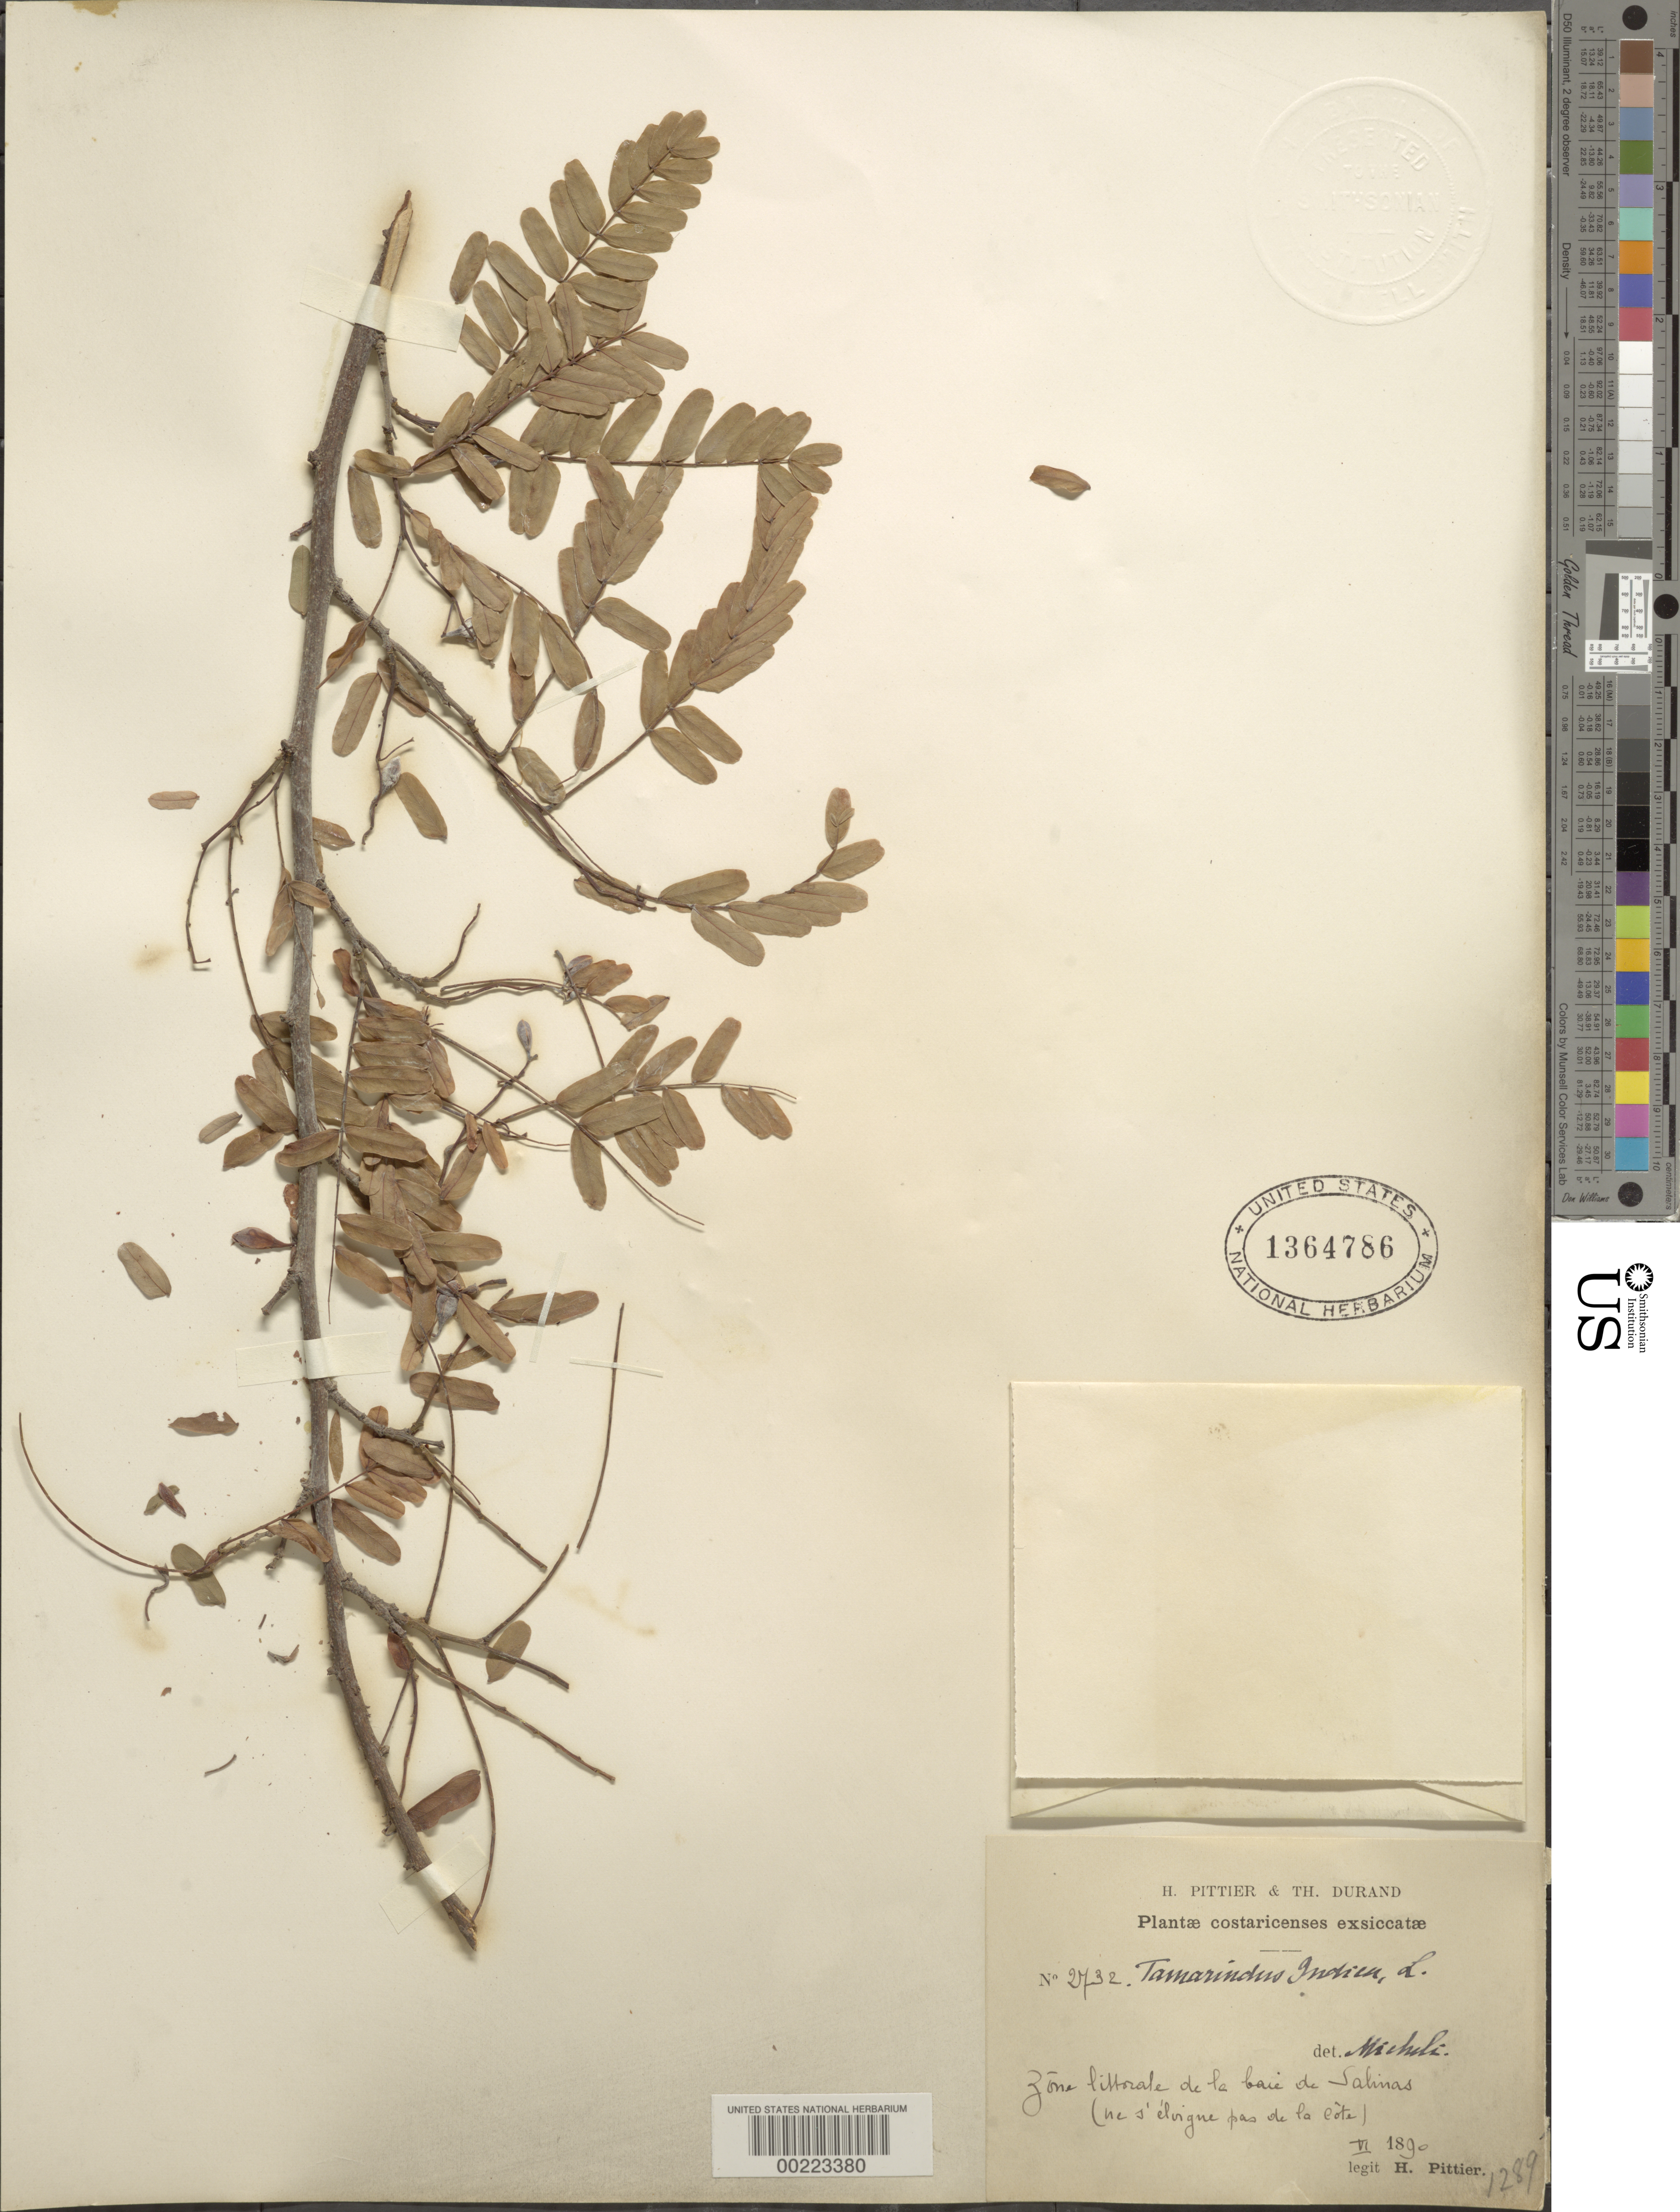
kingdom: Plantae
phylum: Tracheophyta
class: Magnoliopsida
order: Fabales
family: Fabaceae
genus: Tamarindus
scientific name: Tamarindus indica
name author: L.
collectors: H. F. Pittier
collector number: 2732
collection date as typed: Jun 1890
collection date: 1890-06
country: Costa Rica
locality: Bay of Salinas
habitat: Coast-line area...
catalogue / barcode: US 1364786